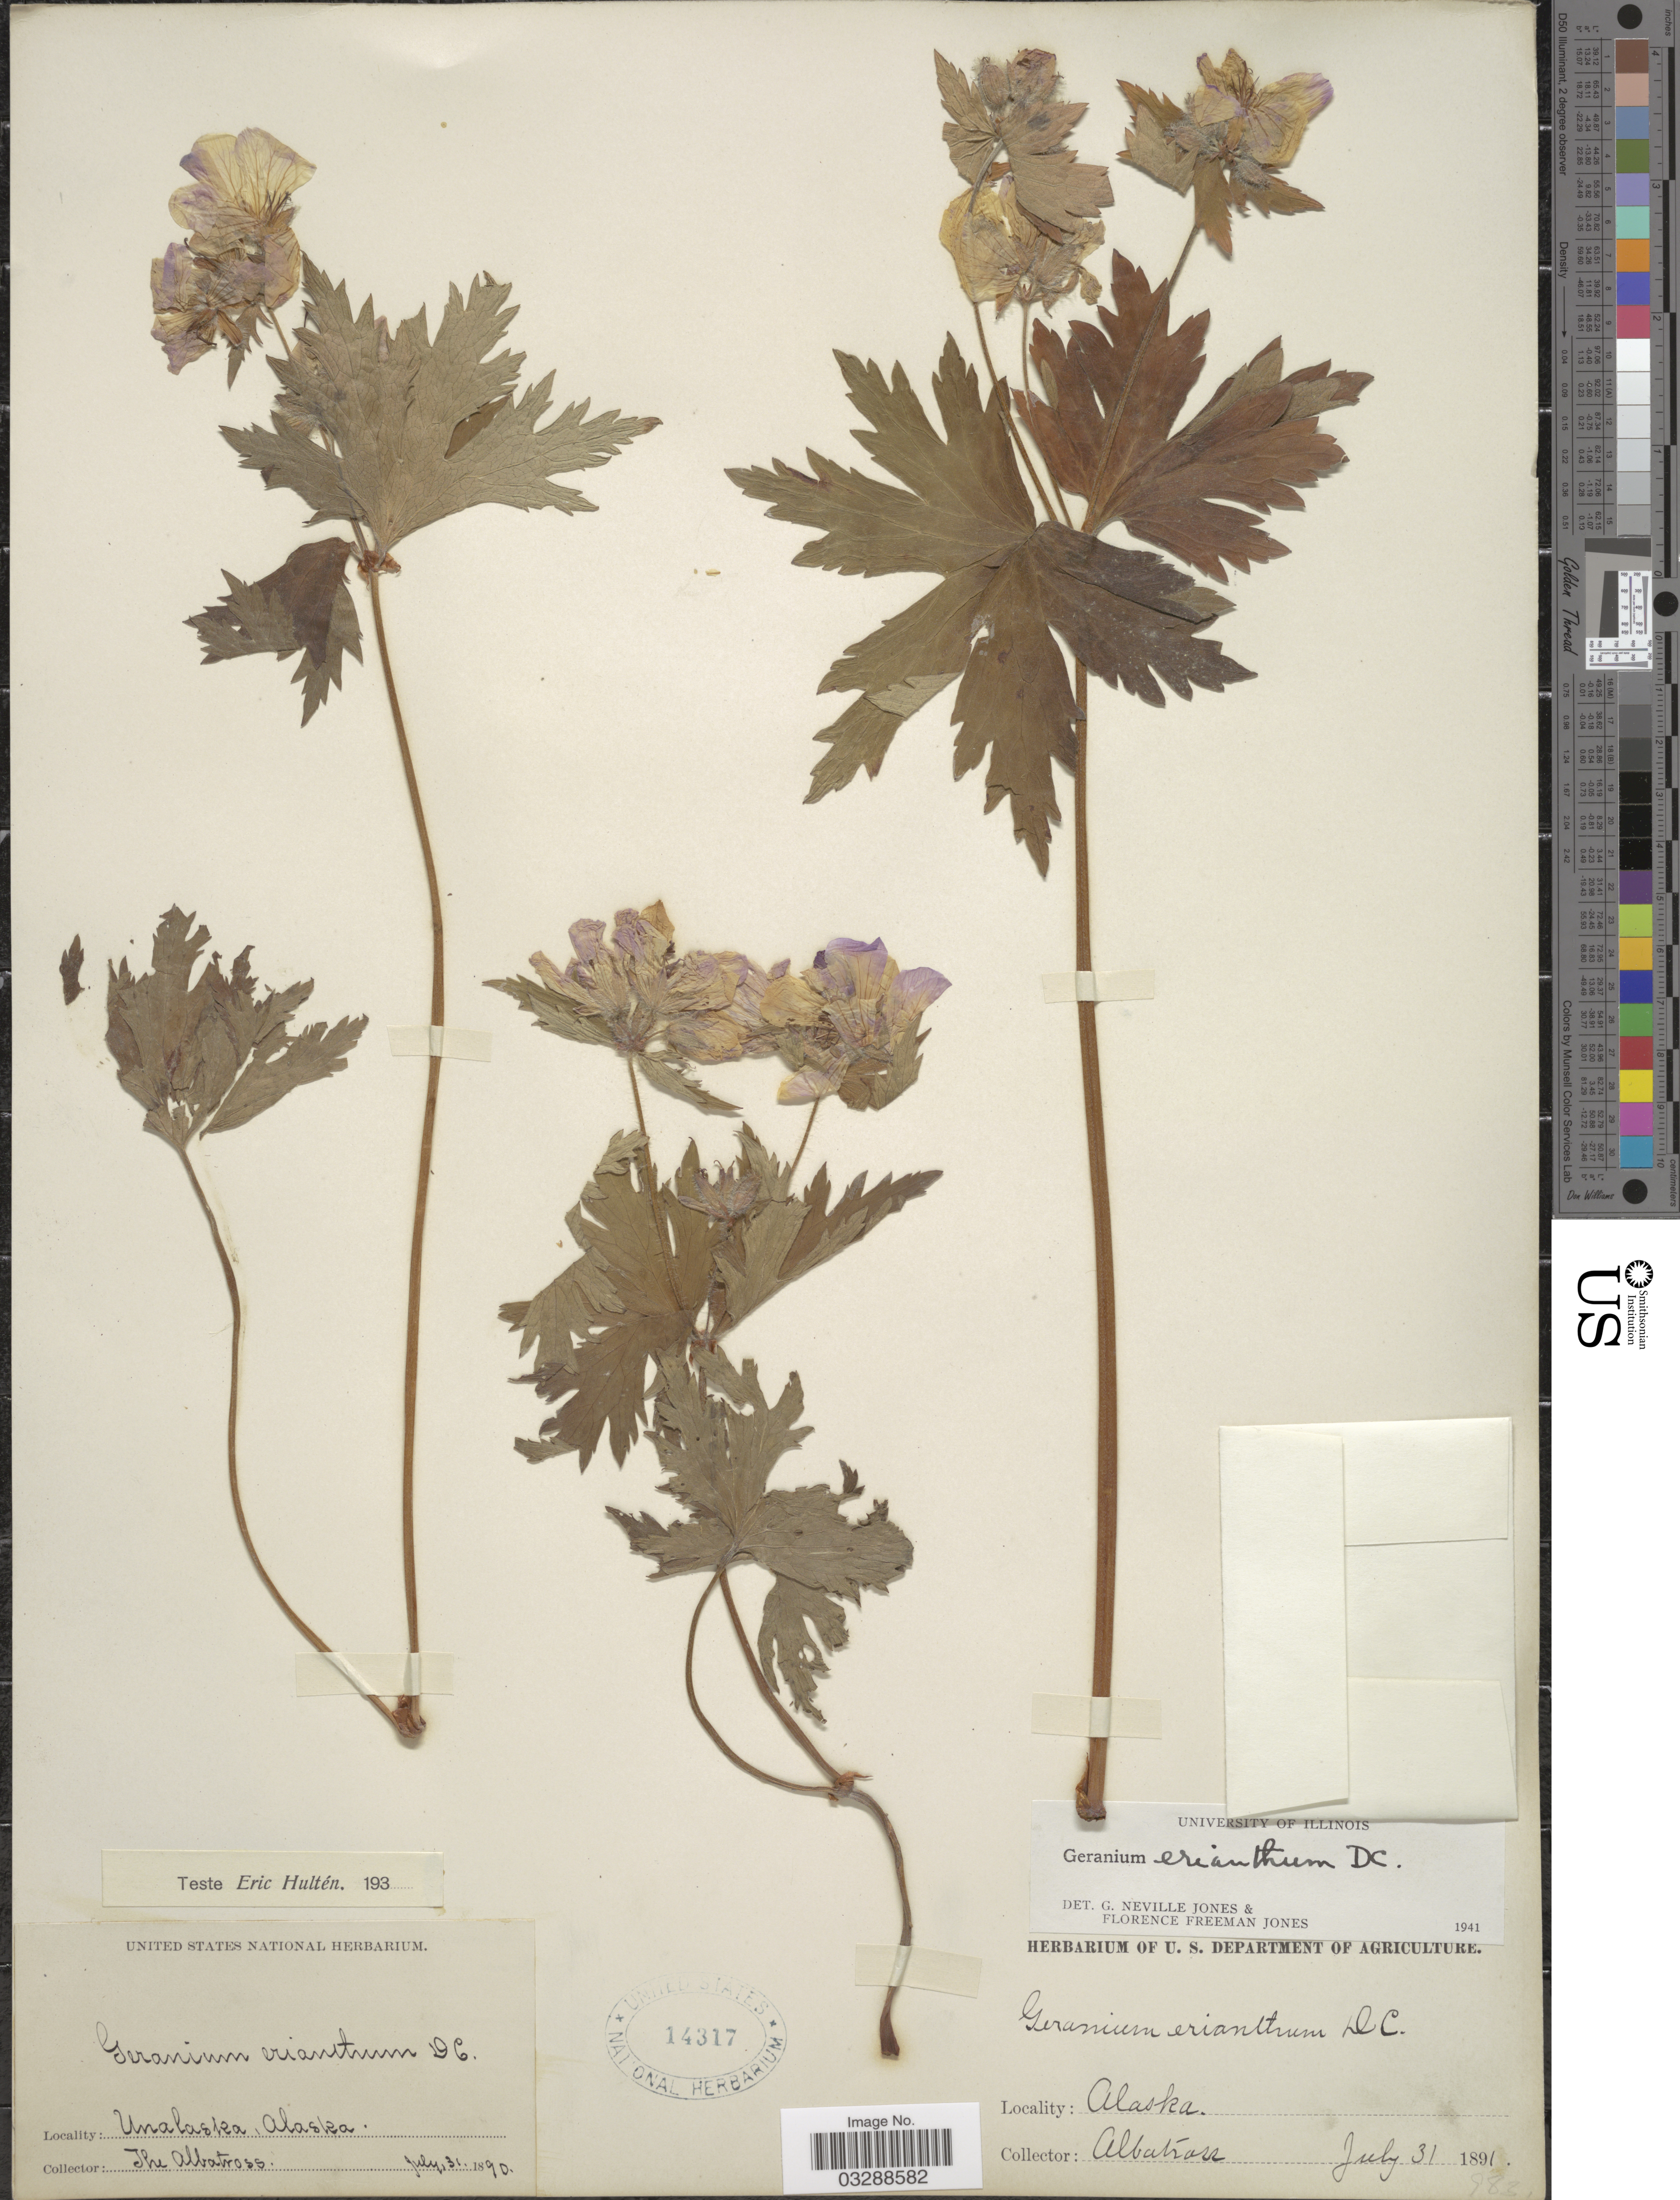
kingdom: Plantae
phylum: Tracheophyta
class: Magnoliopsida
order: Geraniales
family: Geraniaceae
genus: Geranium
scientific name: Geranium erianthum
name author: DC.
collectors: "The Albatross"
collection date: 1890-07-31/1891-07-31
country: United States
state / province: Alaska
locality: Unalaska.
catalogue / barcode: US 14317